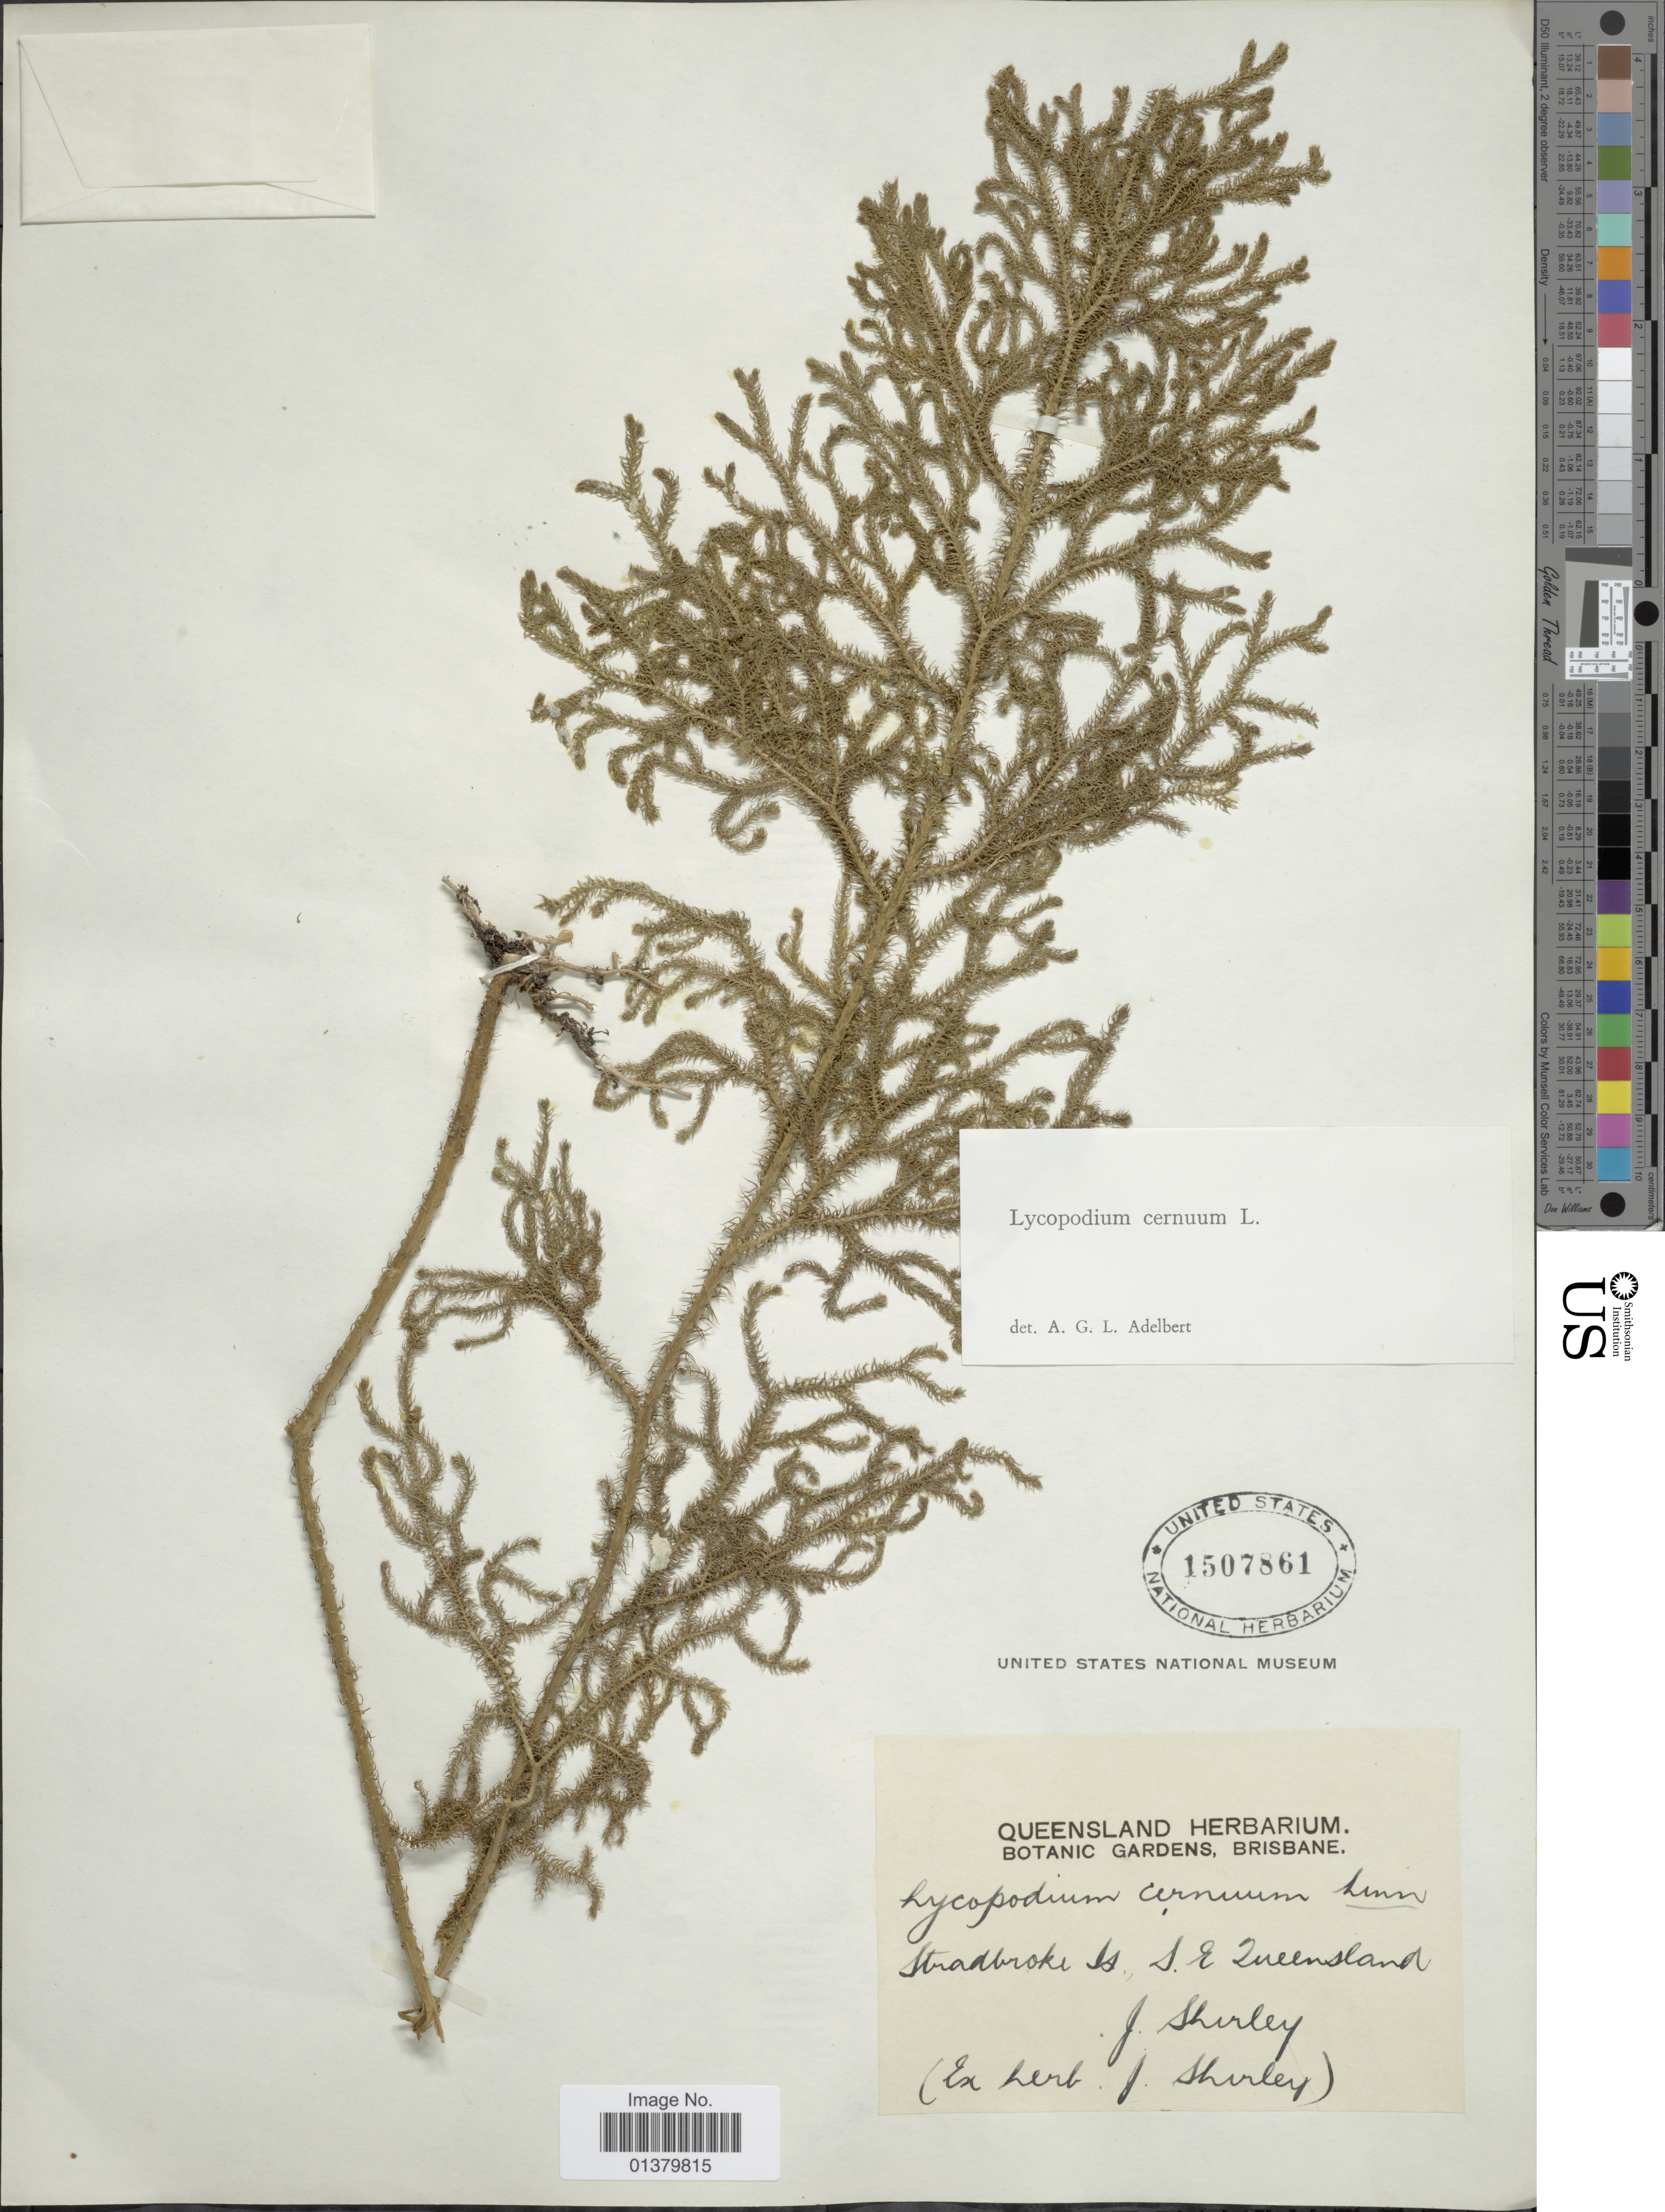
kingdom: Plantae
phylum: Tracheophyta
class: Lycopodiopsida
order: Lycopodiales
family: Lycopodiaceae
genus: Palhinhaea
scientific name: Palhinhaea cernua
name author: (L.) Vasc. & Franco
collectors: ex herb. J. Shirley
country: Australia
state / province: Queensland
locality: Stradboke Is, S.E. Queensland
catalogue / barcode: US 1507861